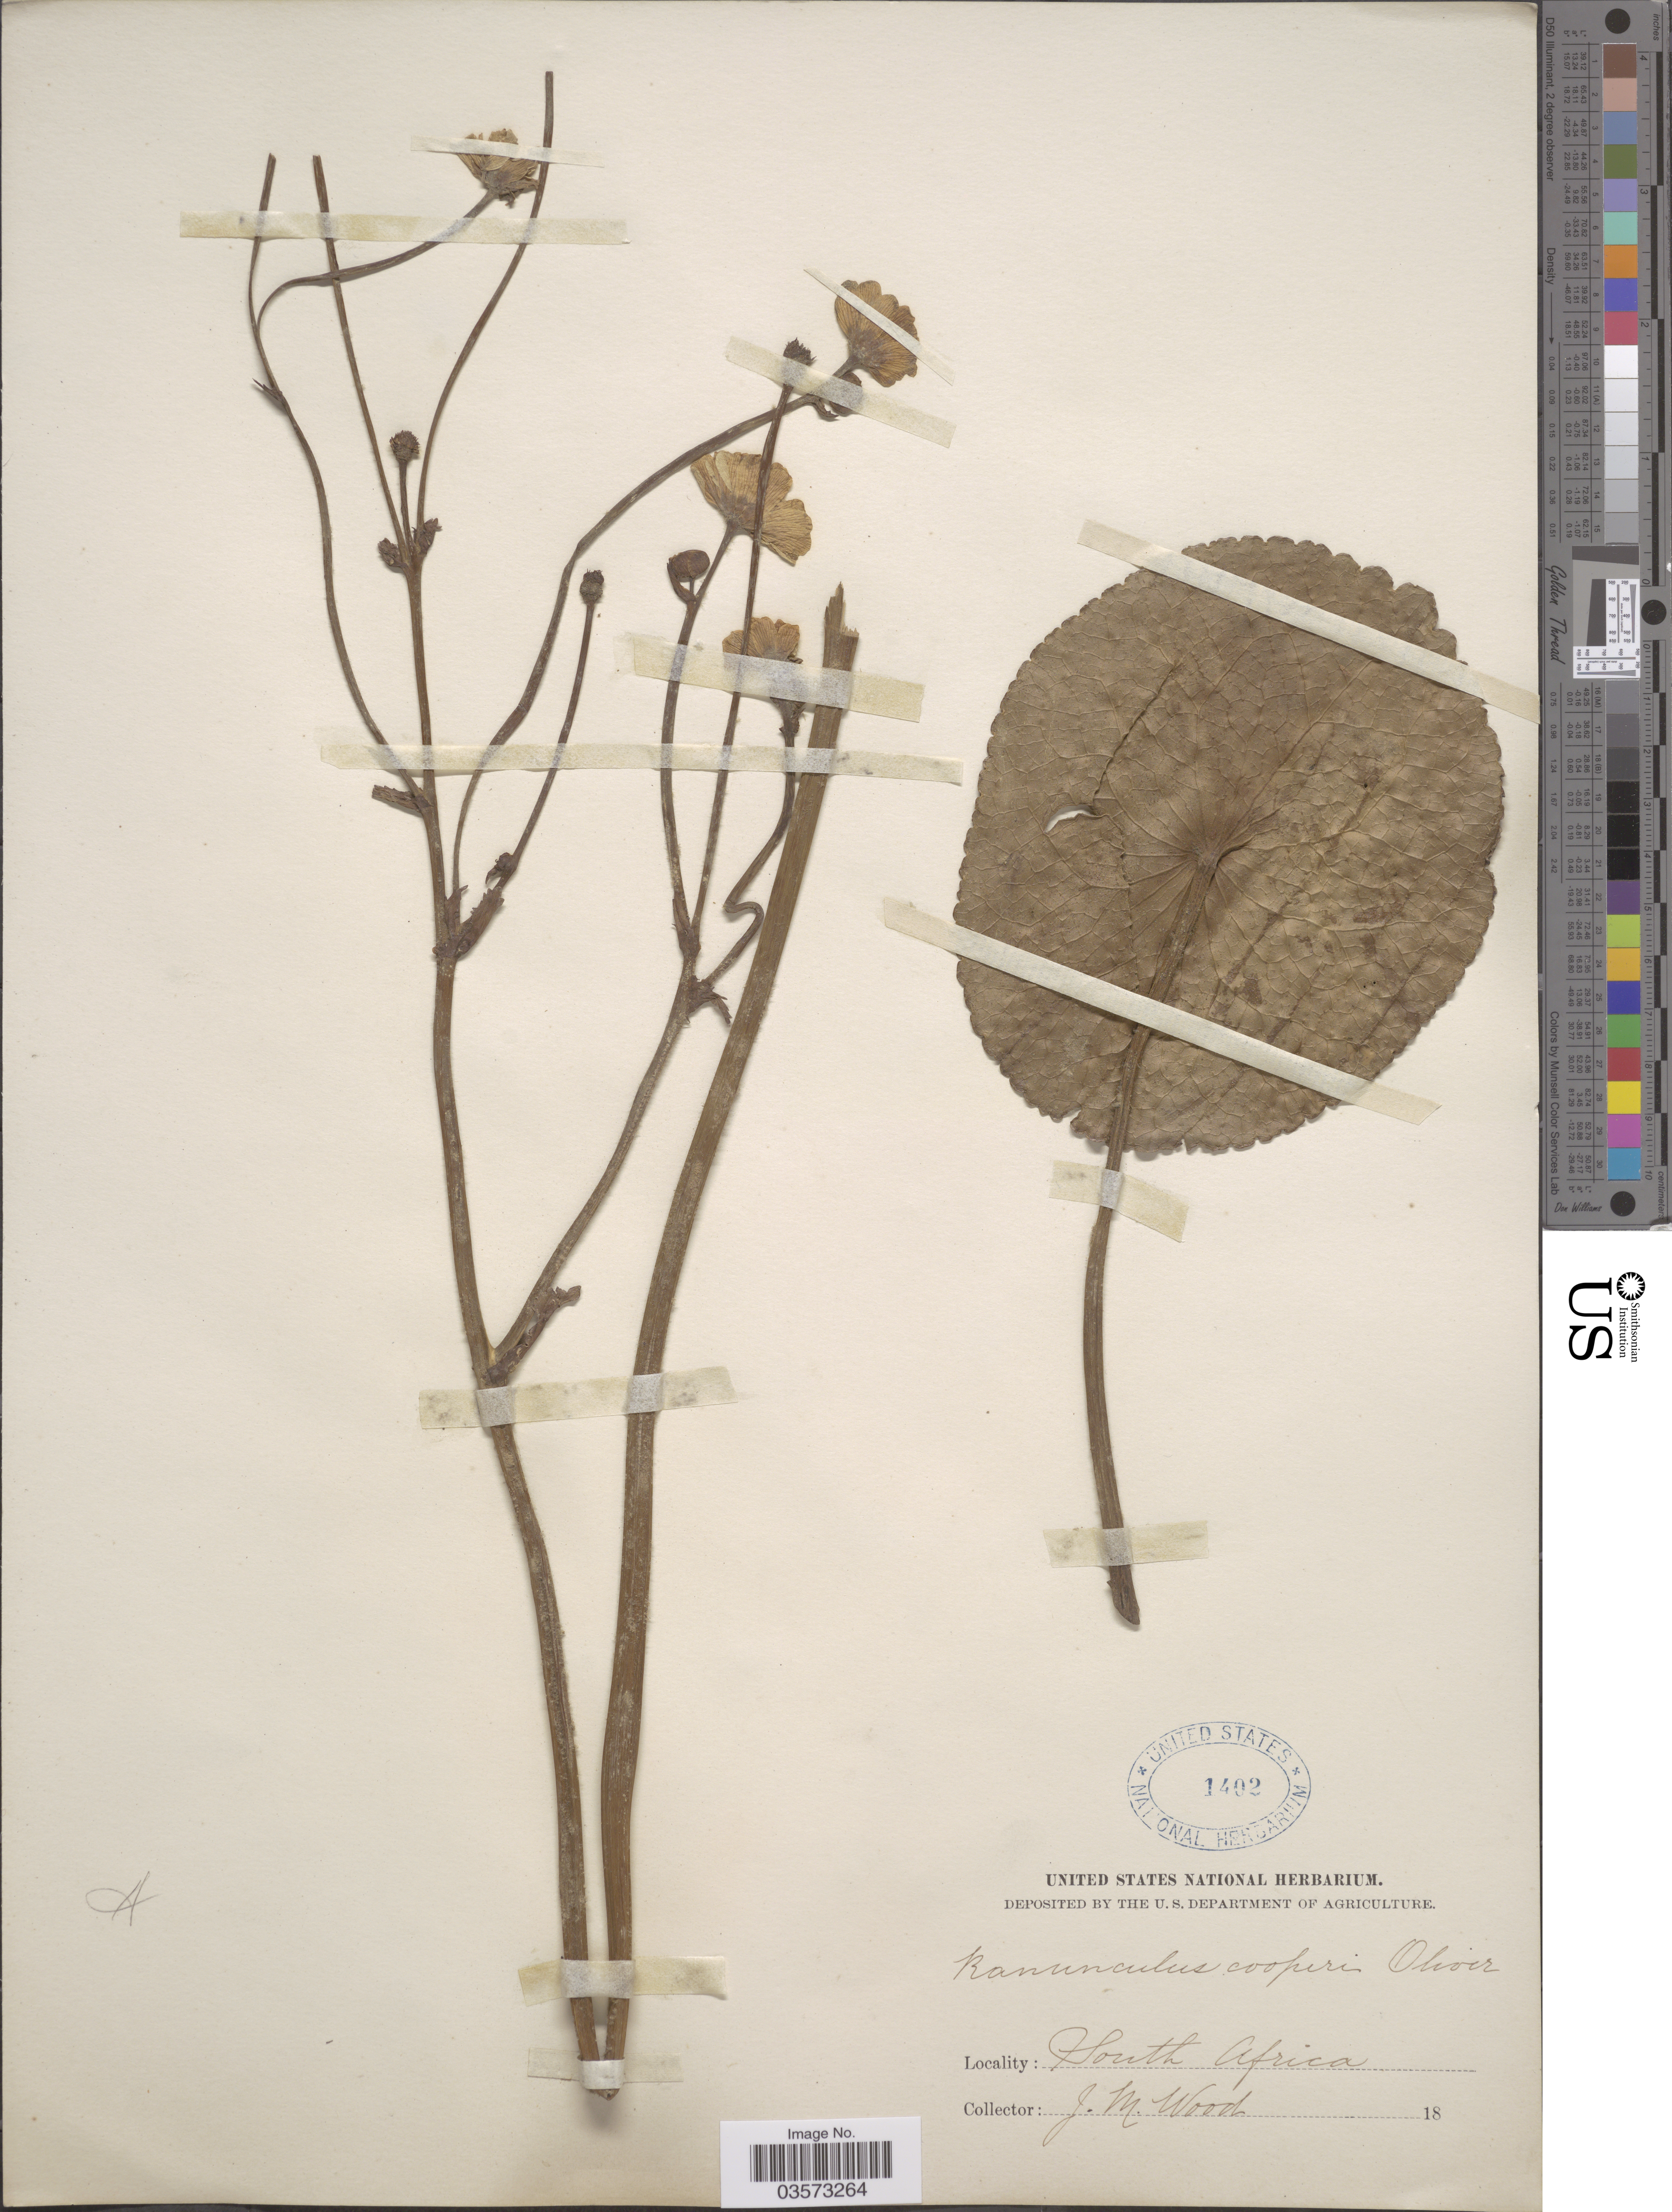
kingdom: Plantae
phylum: Tracheophyta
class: Magnoliopsida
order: Ranunculales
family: Ranunculaceae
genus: Ranunculus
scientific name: Ranunculus cooperi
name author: Oliv.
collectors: J. M. Wood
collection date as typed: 18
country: South Africa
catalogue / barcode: US 1402